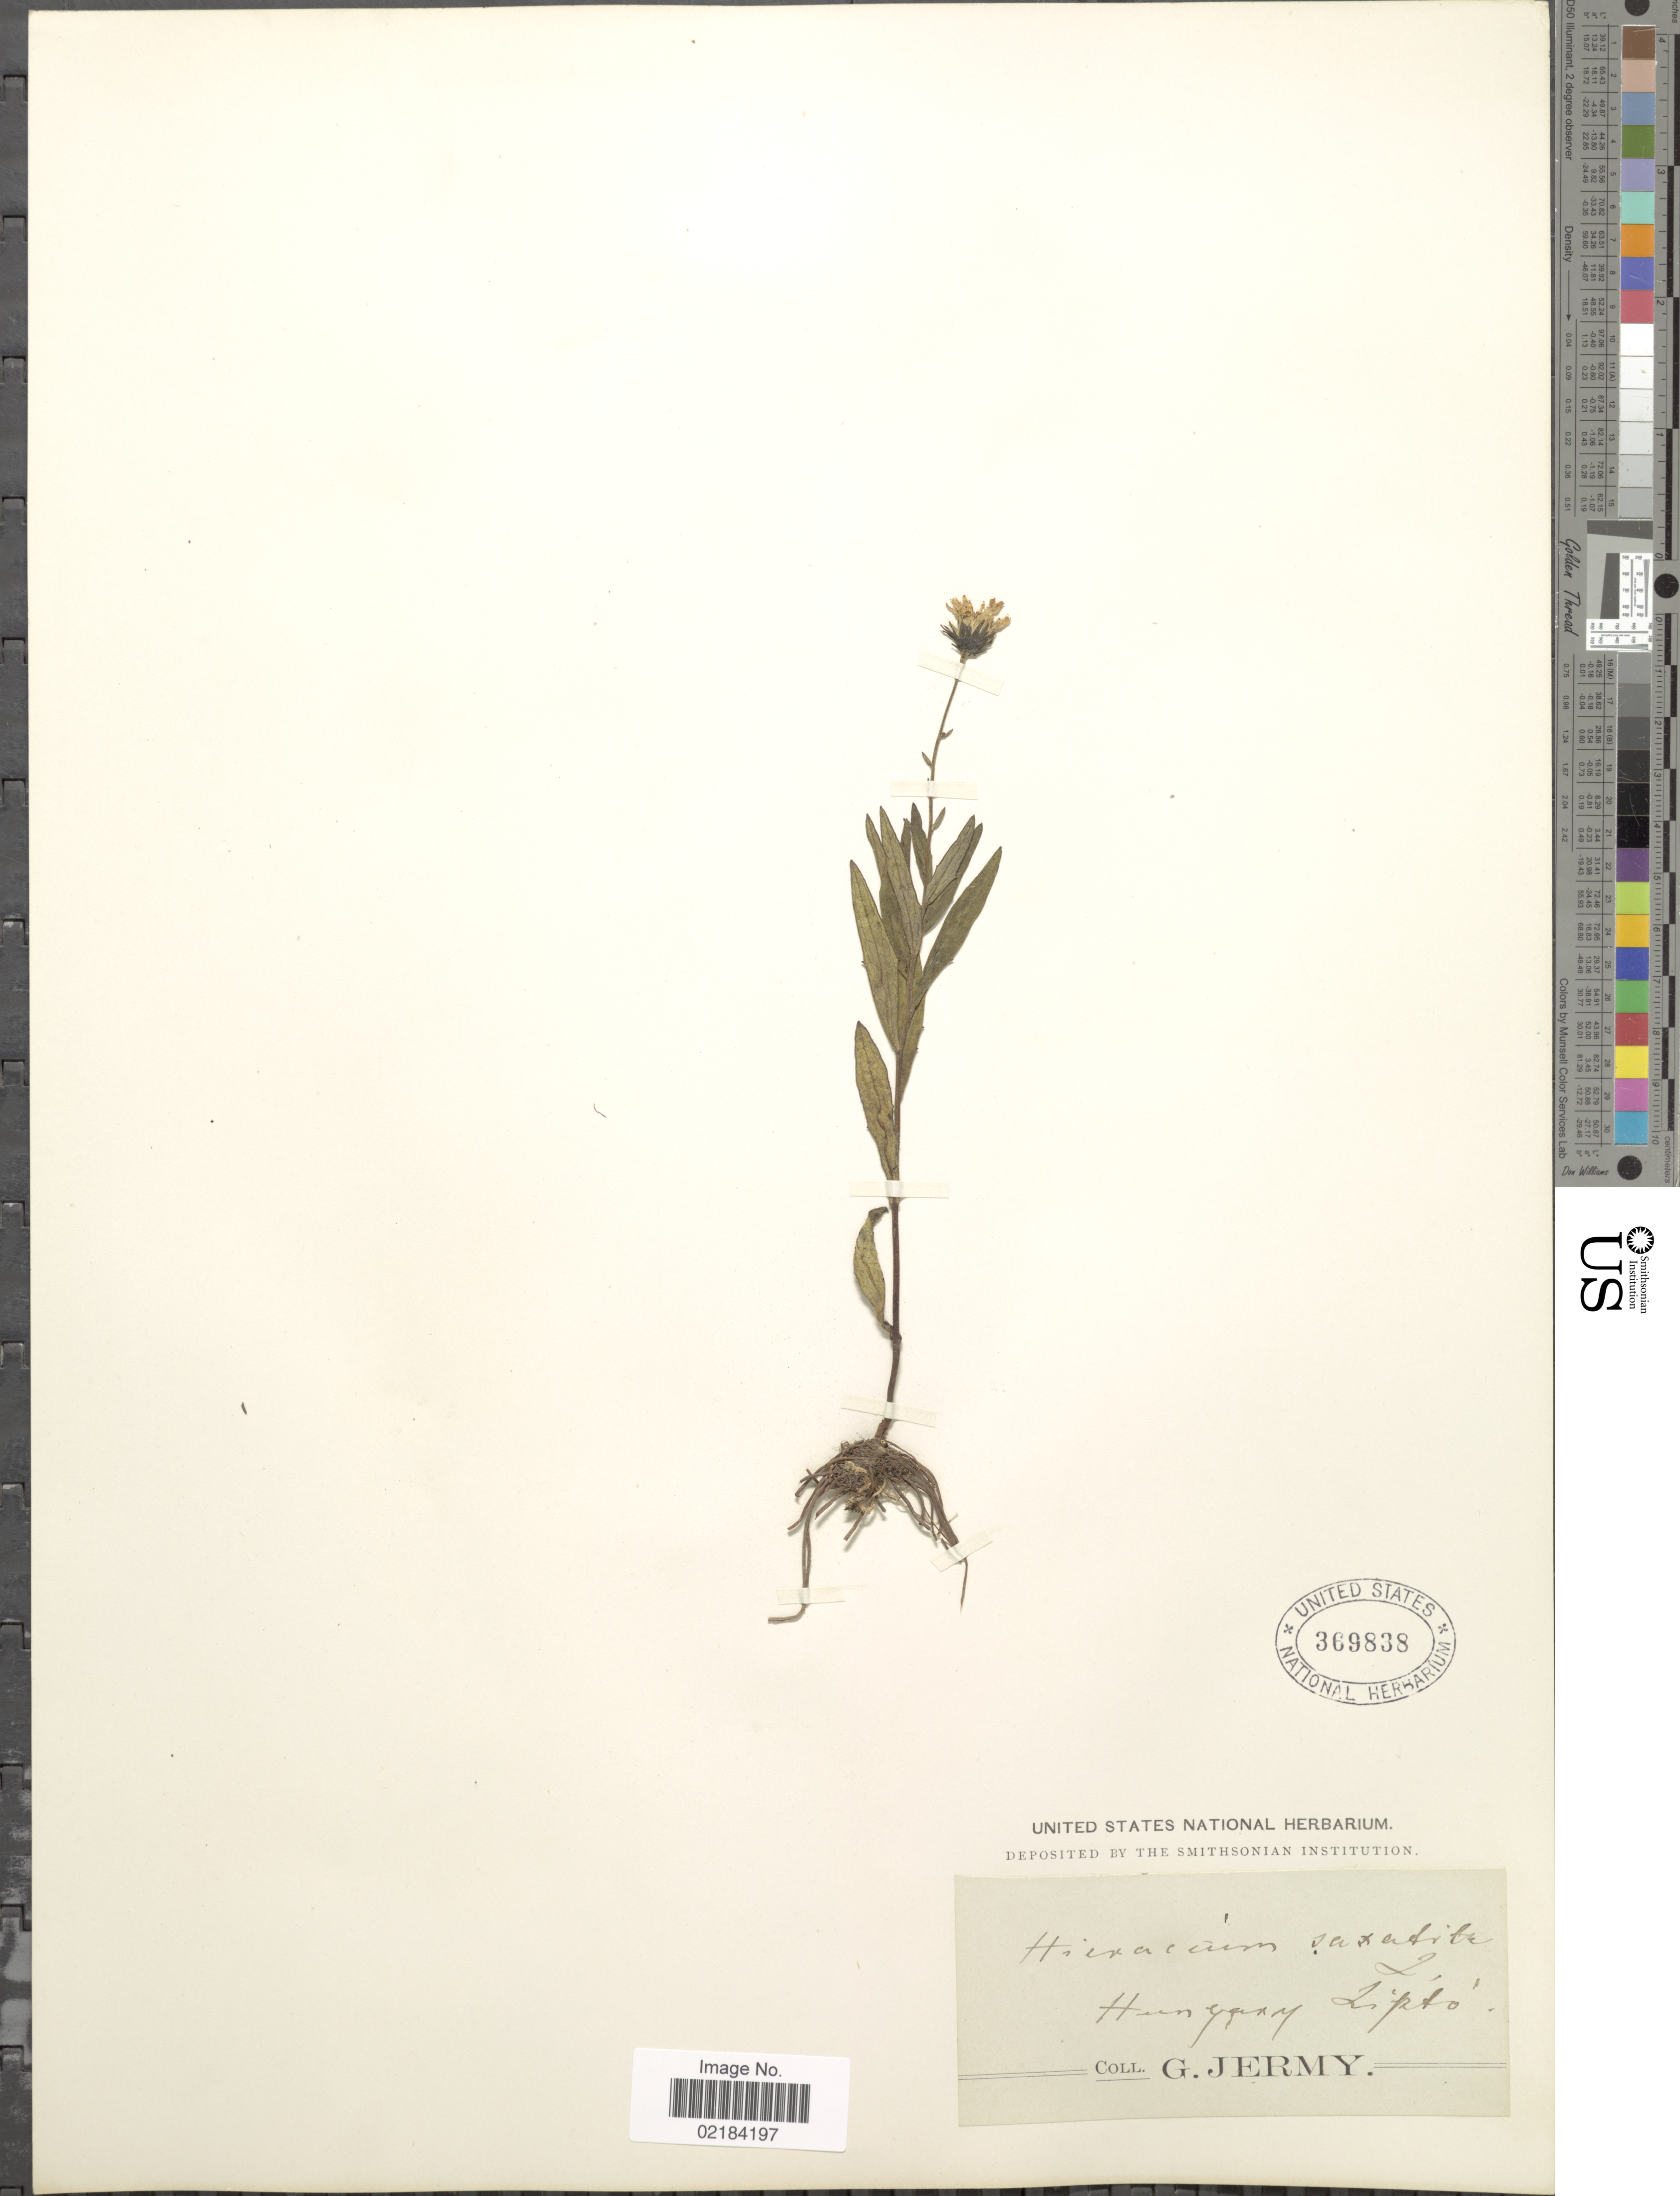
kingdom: Plantae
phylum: Tracheophyta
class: Magnoliopsida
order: Asterales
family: Asteraceae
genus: Hieracium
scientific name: Hieracium saxatile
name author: Jacq.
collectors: G. Jermy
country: Hungary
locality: Lipto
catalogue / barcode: US 369838